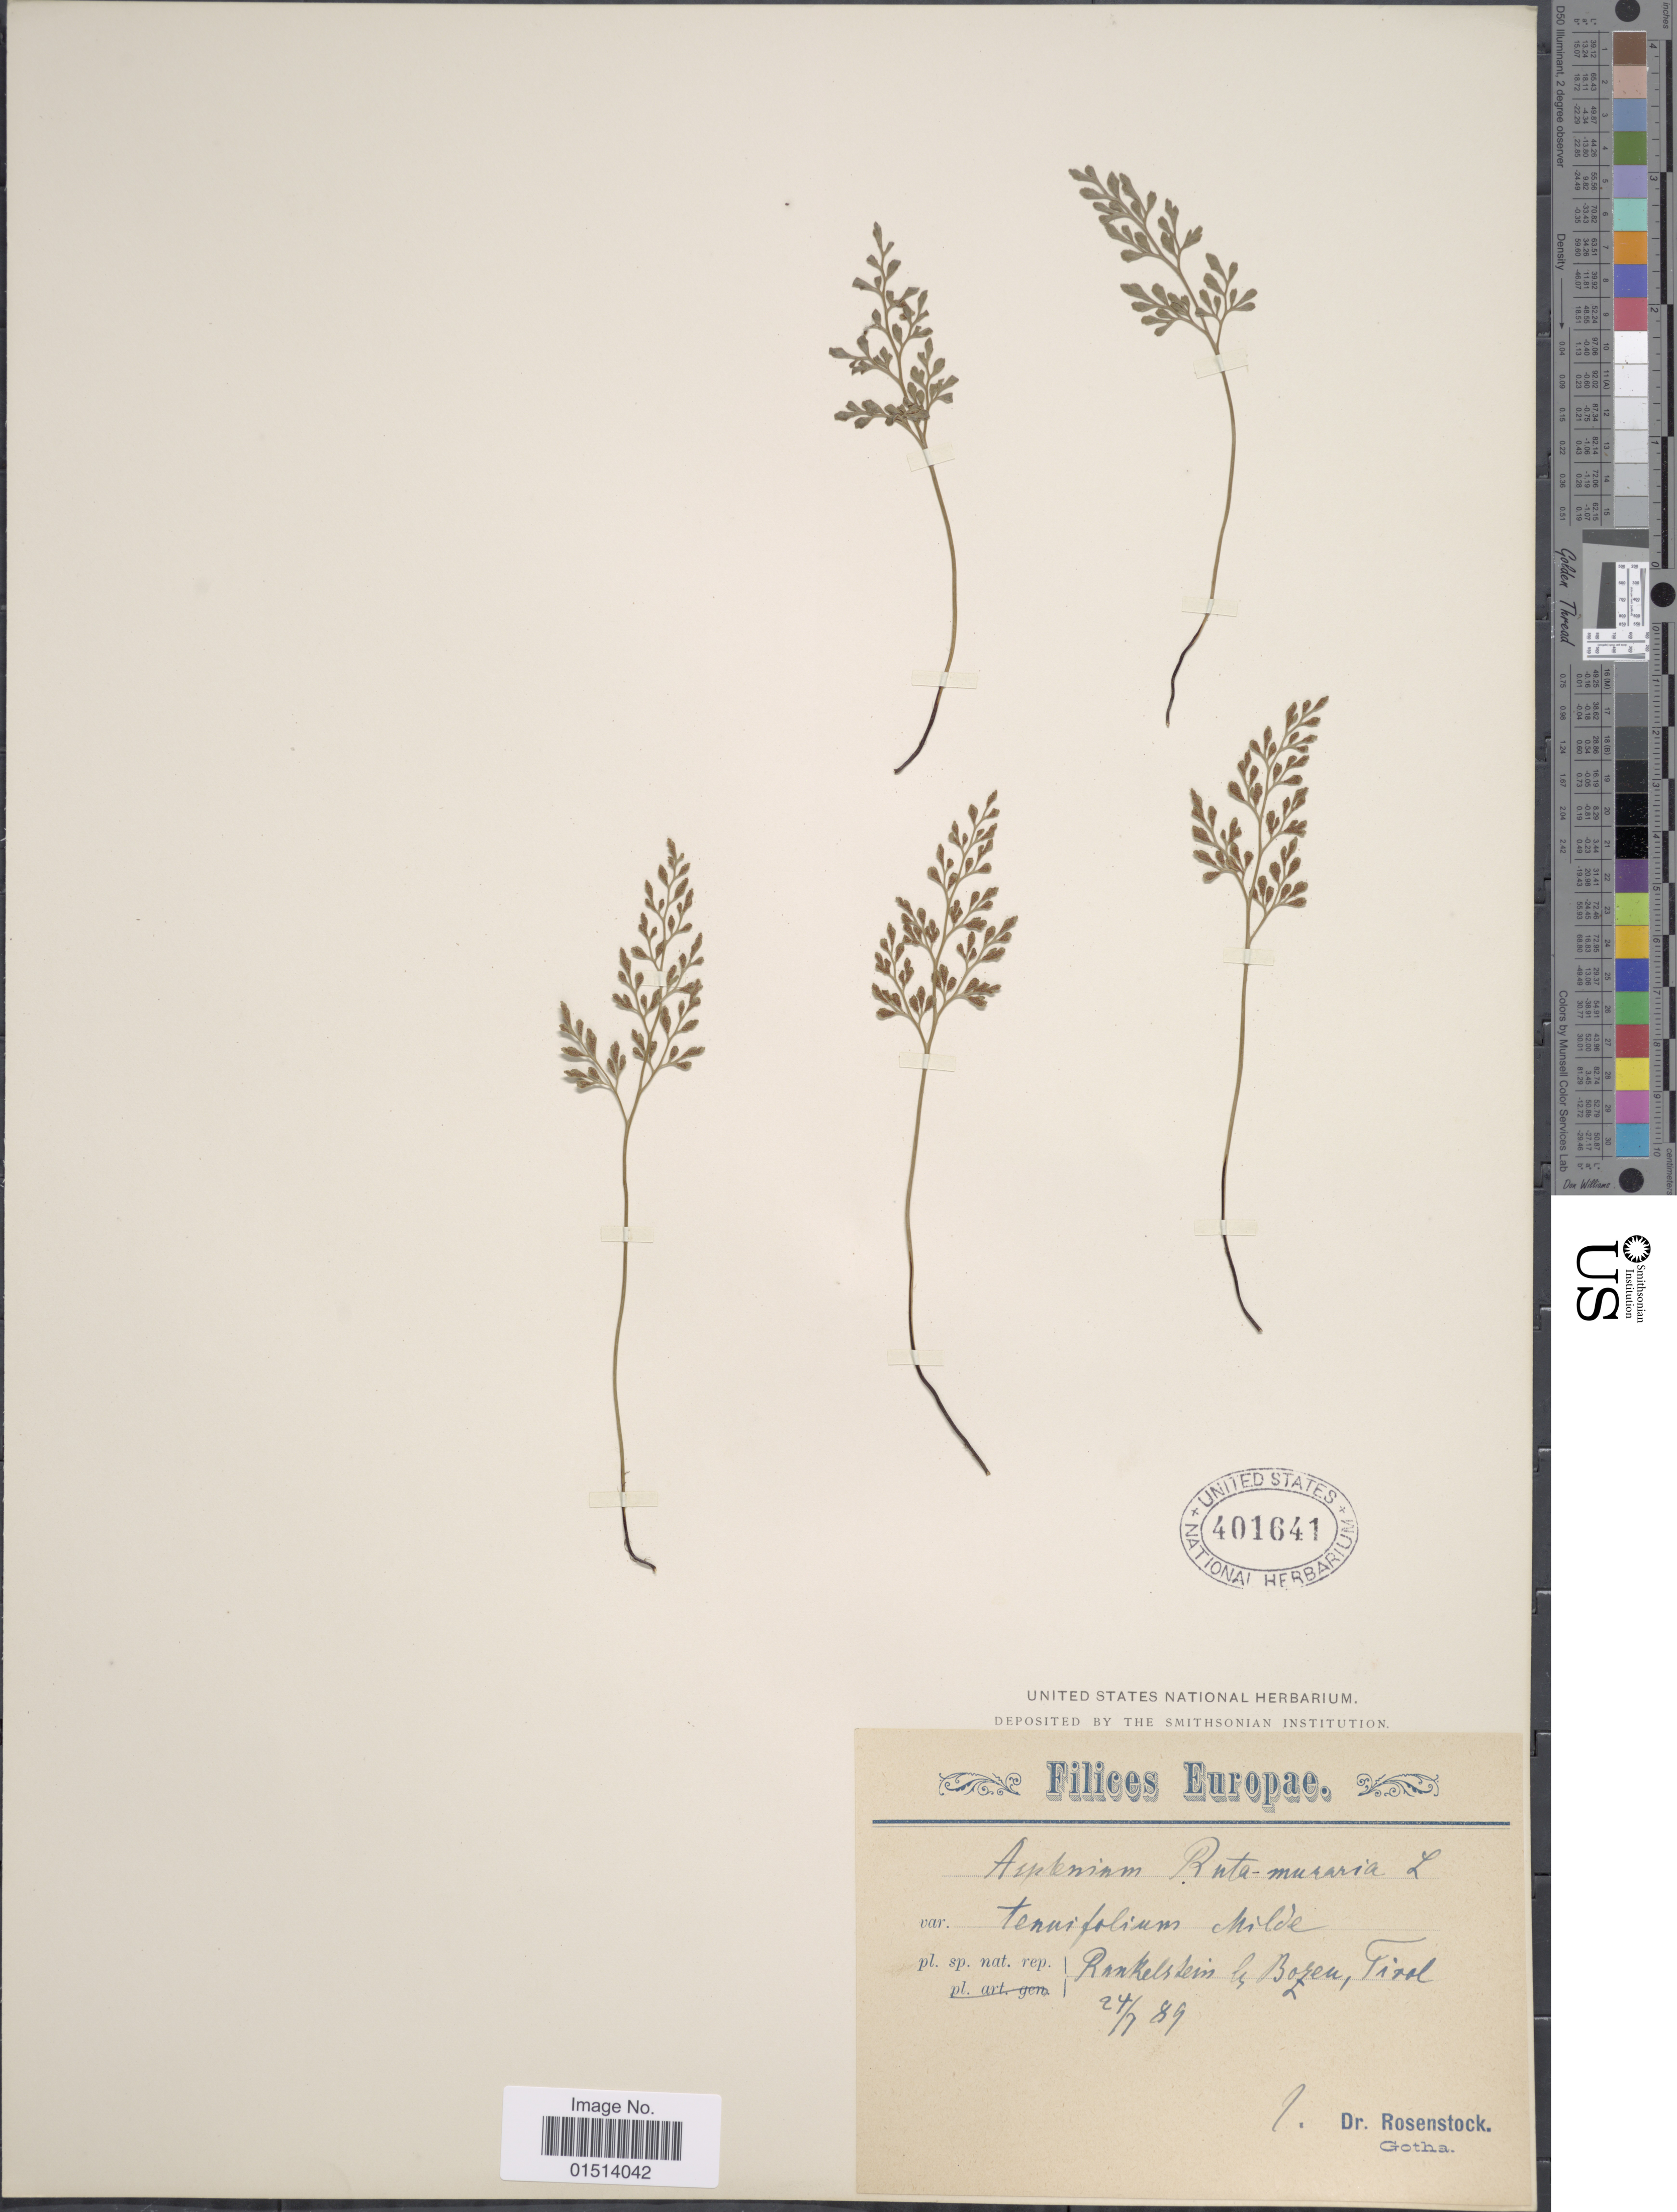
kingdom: Plantae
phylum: Tracheophyta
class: Polypodiopsida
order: Polypodiales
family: Aspleniaceae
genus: Asplenium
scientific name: Asplenium ruta-muraria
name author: L.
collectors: E. Rosenstock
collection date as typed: Transcribed d/m/y: 27/7/89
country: Italy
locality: Rankelstein le Bozen, Tirol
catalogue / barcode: US 401641